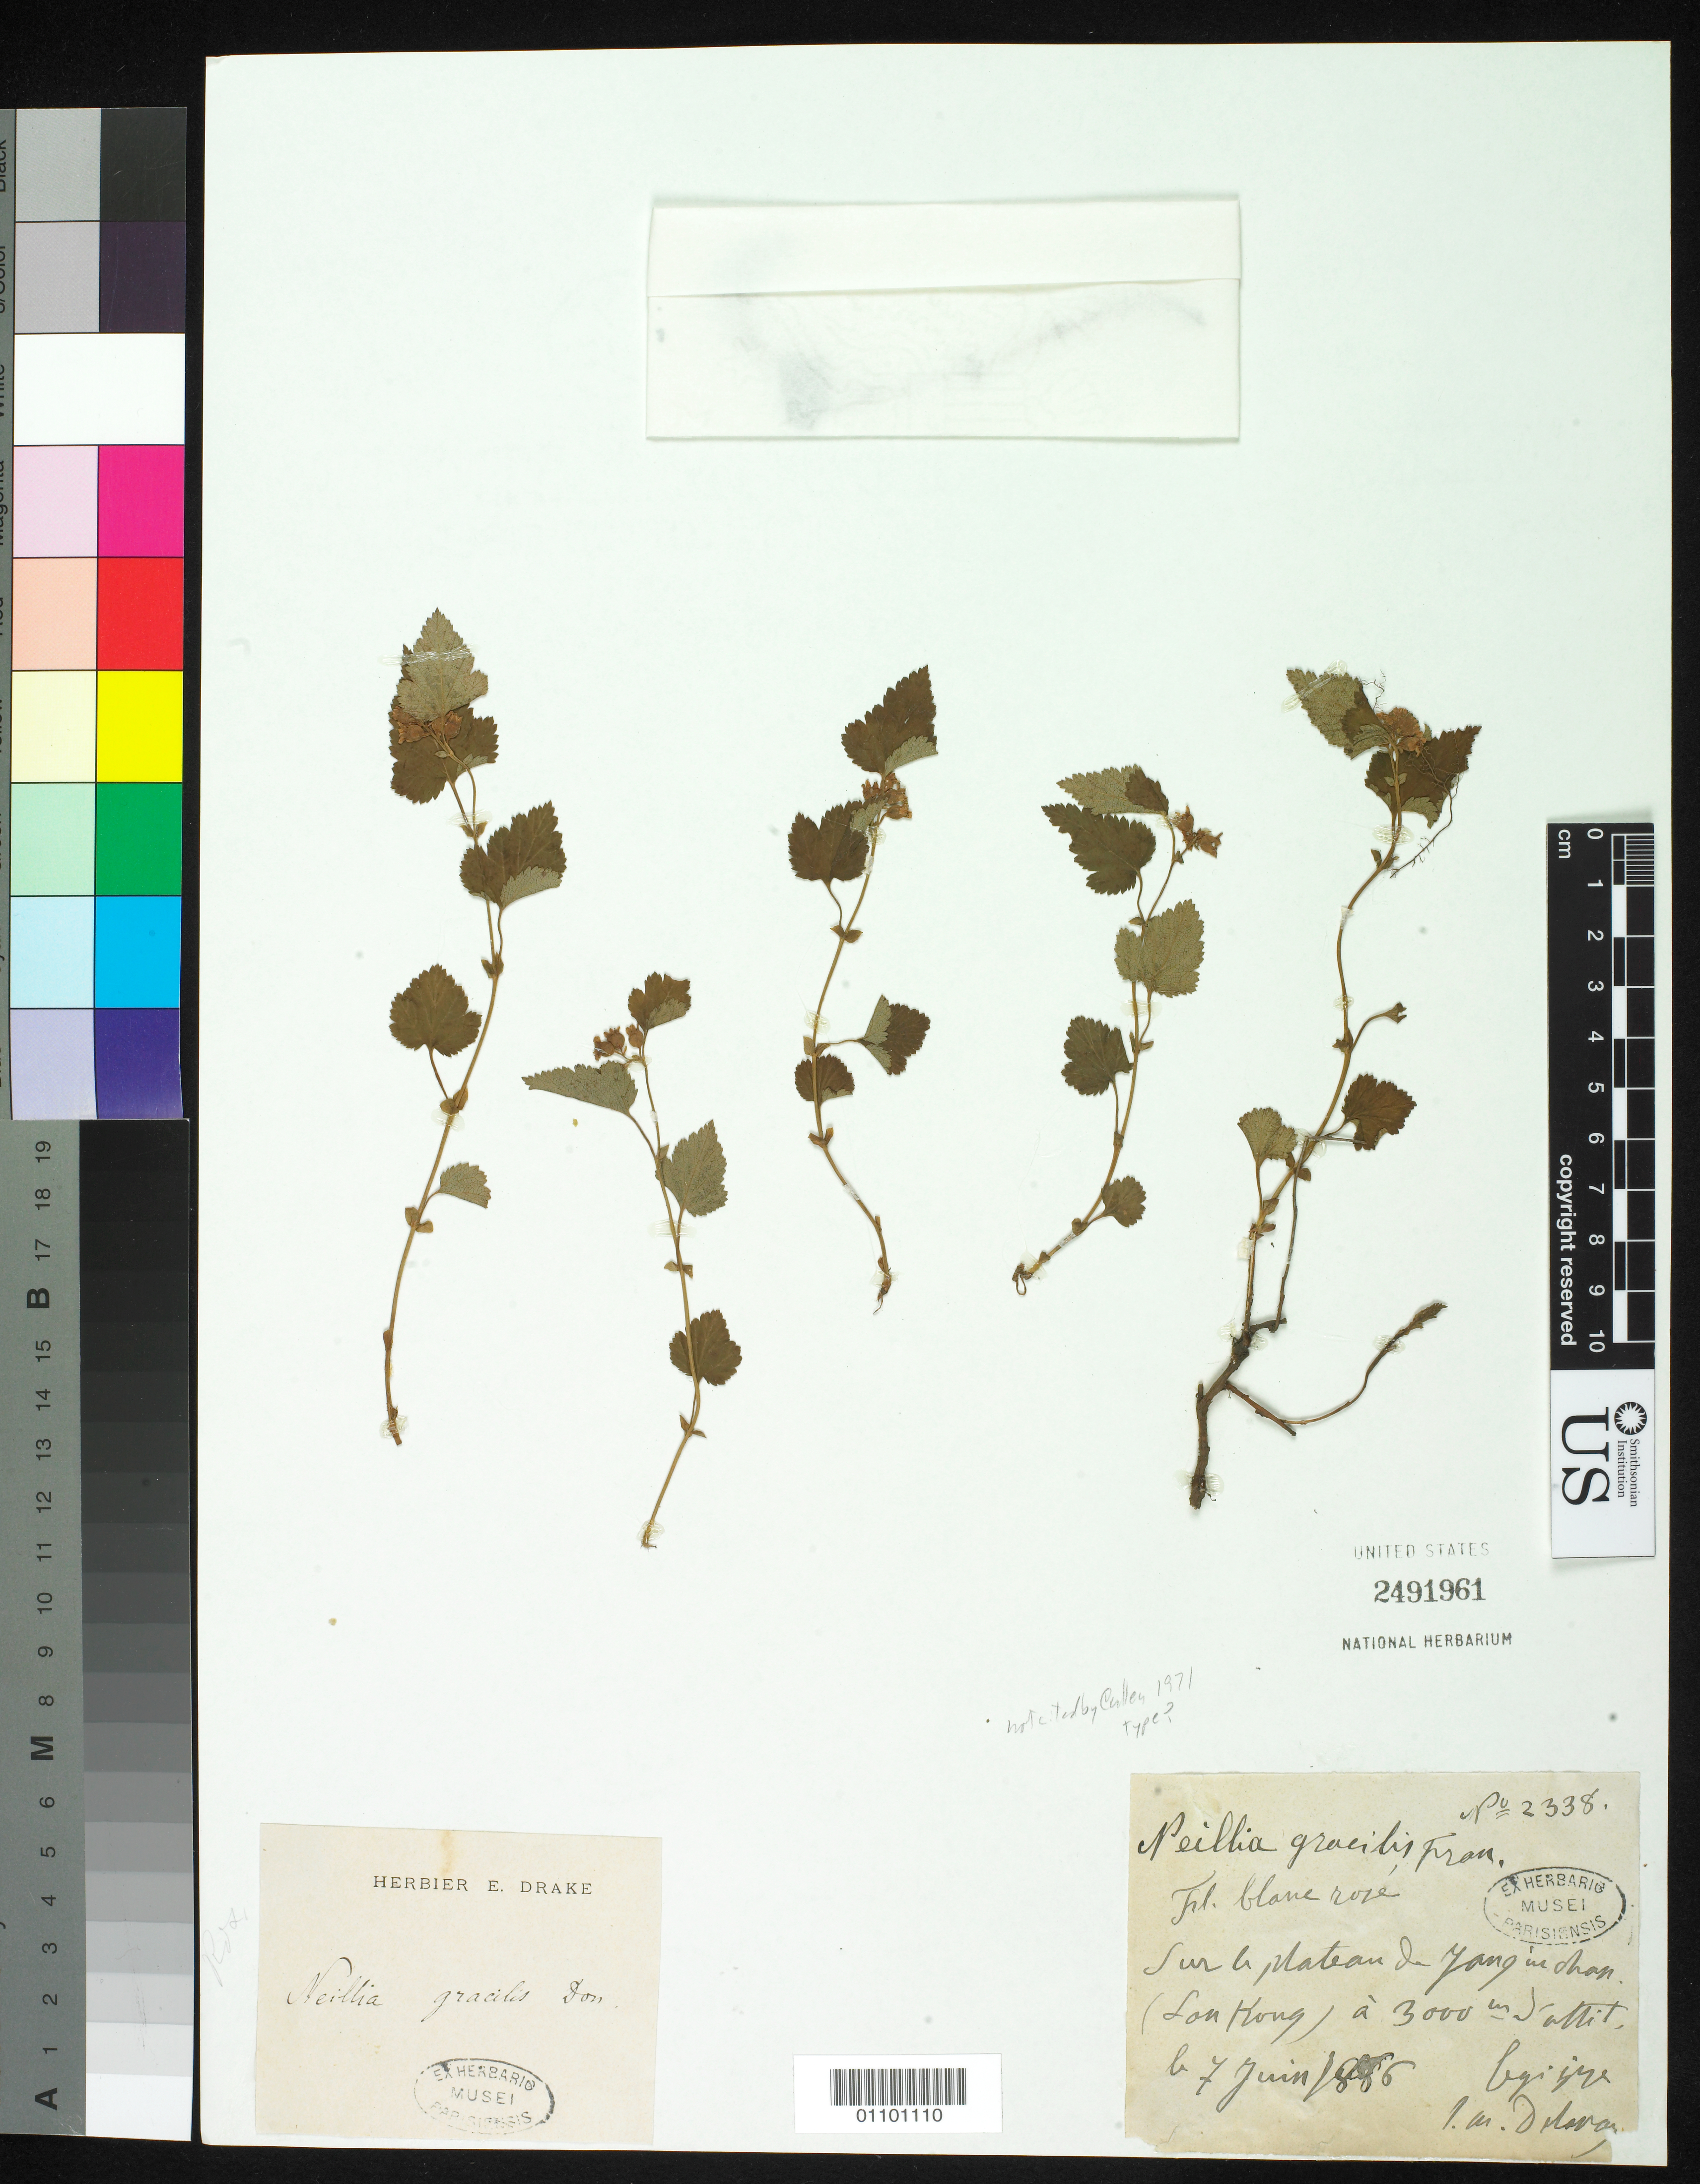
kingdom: Plantae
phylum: Tracheophyta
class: Magnoliopsida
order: Rosales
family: Rosaceae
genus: Neillia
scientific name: Neillia gracilis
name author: Franch.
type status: Syntype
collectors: P. Delavay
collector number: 2338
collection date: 1886-06-07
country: China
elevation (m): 3000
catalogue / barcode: US 2491961